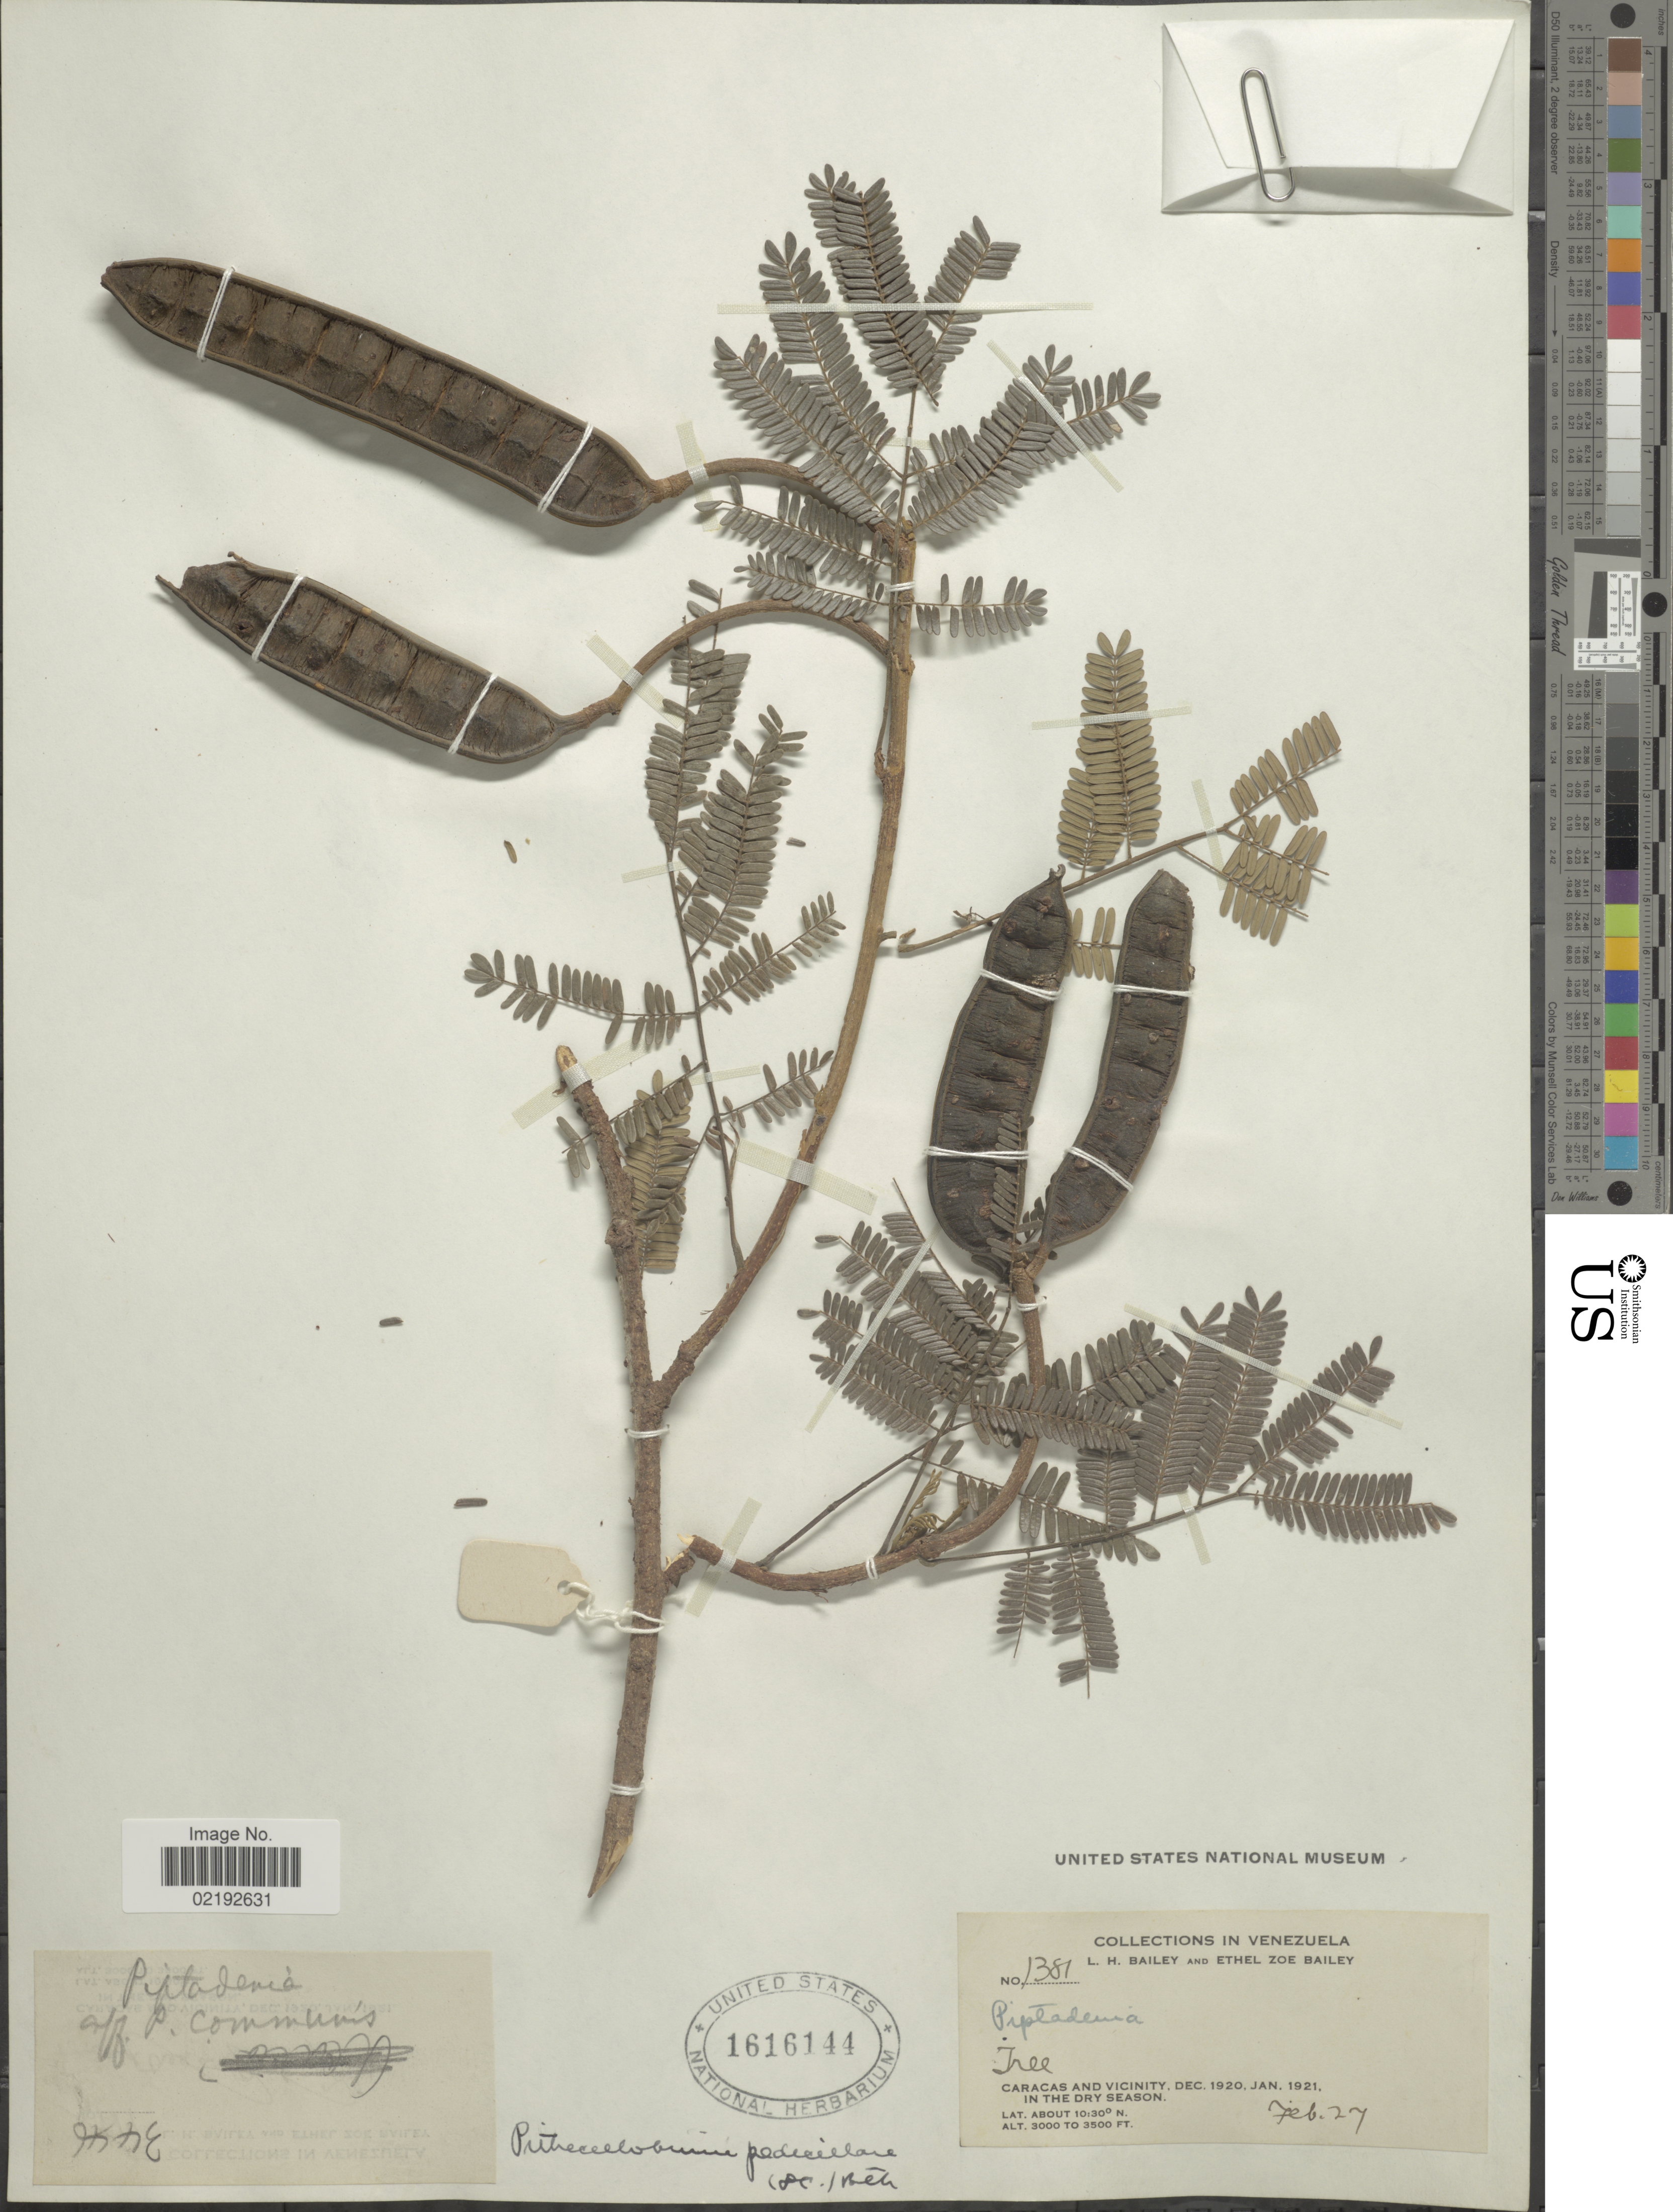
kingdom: Plantae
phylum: Tracheophyta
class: Magnoliopsida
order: Fabales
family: Fabaceae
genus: Hydrochorea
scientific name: Hydrochorea pedicellaris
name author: (DC.) M.V.B. Soares et al.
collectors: L. H. Bailey & E. Z. Bailey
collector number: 1381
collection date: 1921-02-27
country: Venezuela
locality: Caracas and Vicinity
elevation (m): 914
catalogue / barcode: US 1616144